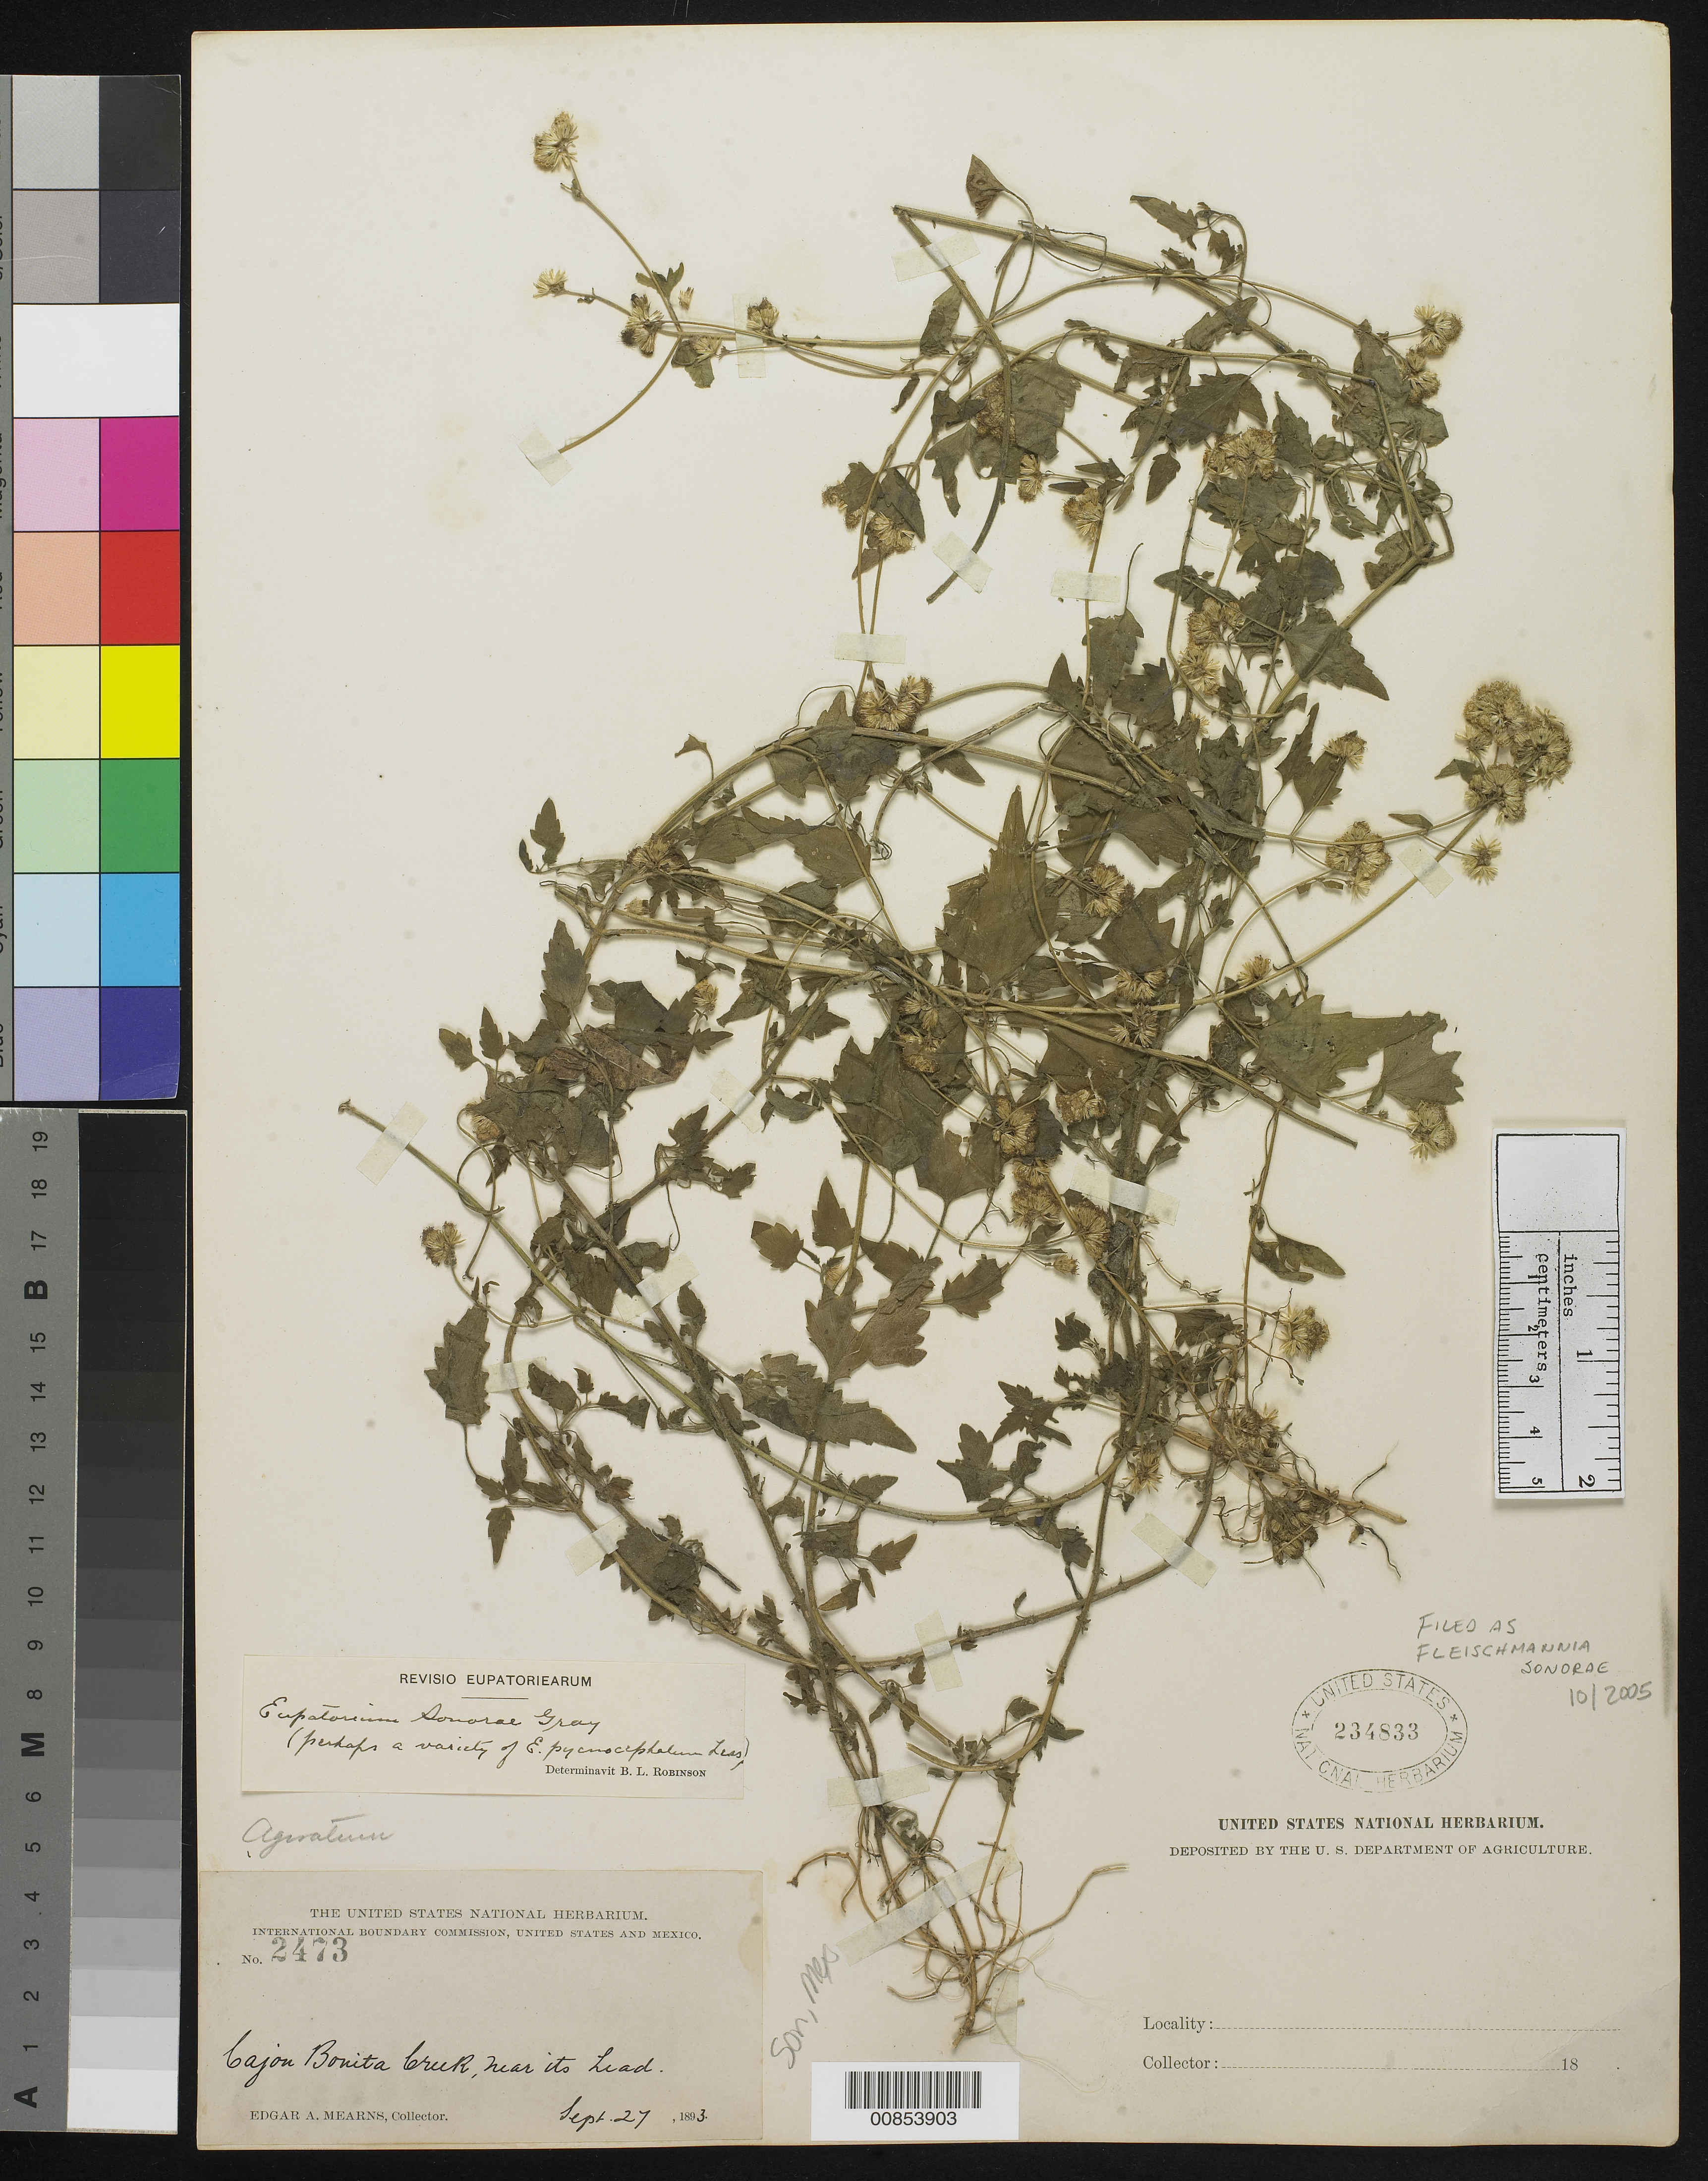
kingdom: Plantae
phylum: Tracheophyta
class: Magnoliopsida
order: Asterales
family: Asteraceae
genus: Fleischmannia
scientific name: Fleischmannia sonorae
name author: (A. Gray) R.M. King & H. Rob.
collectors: E. A. Mearns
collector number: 2473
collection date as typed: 27 Sep 1893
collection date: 1893-09-27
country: Mexico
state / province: Sonora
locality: Cajon Bonita Creek, near its head.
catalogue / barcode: US 234833